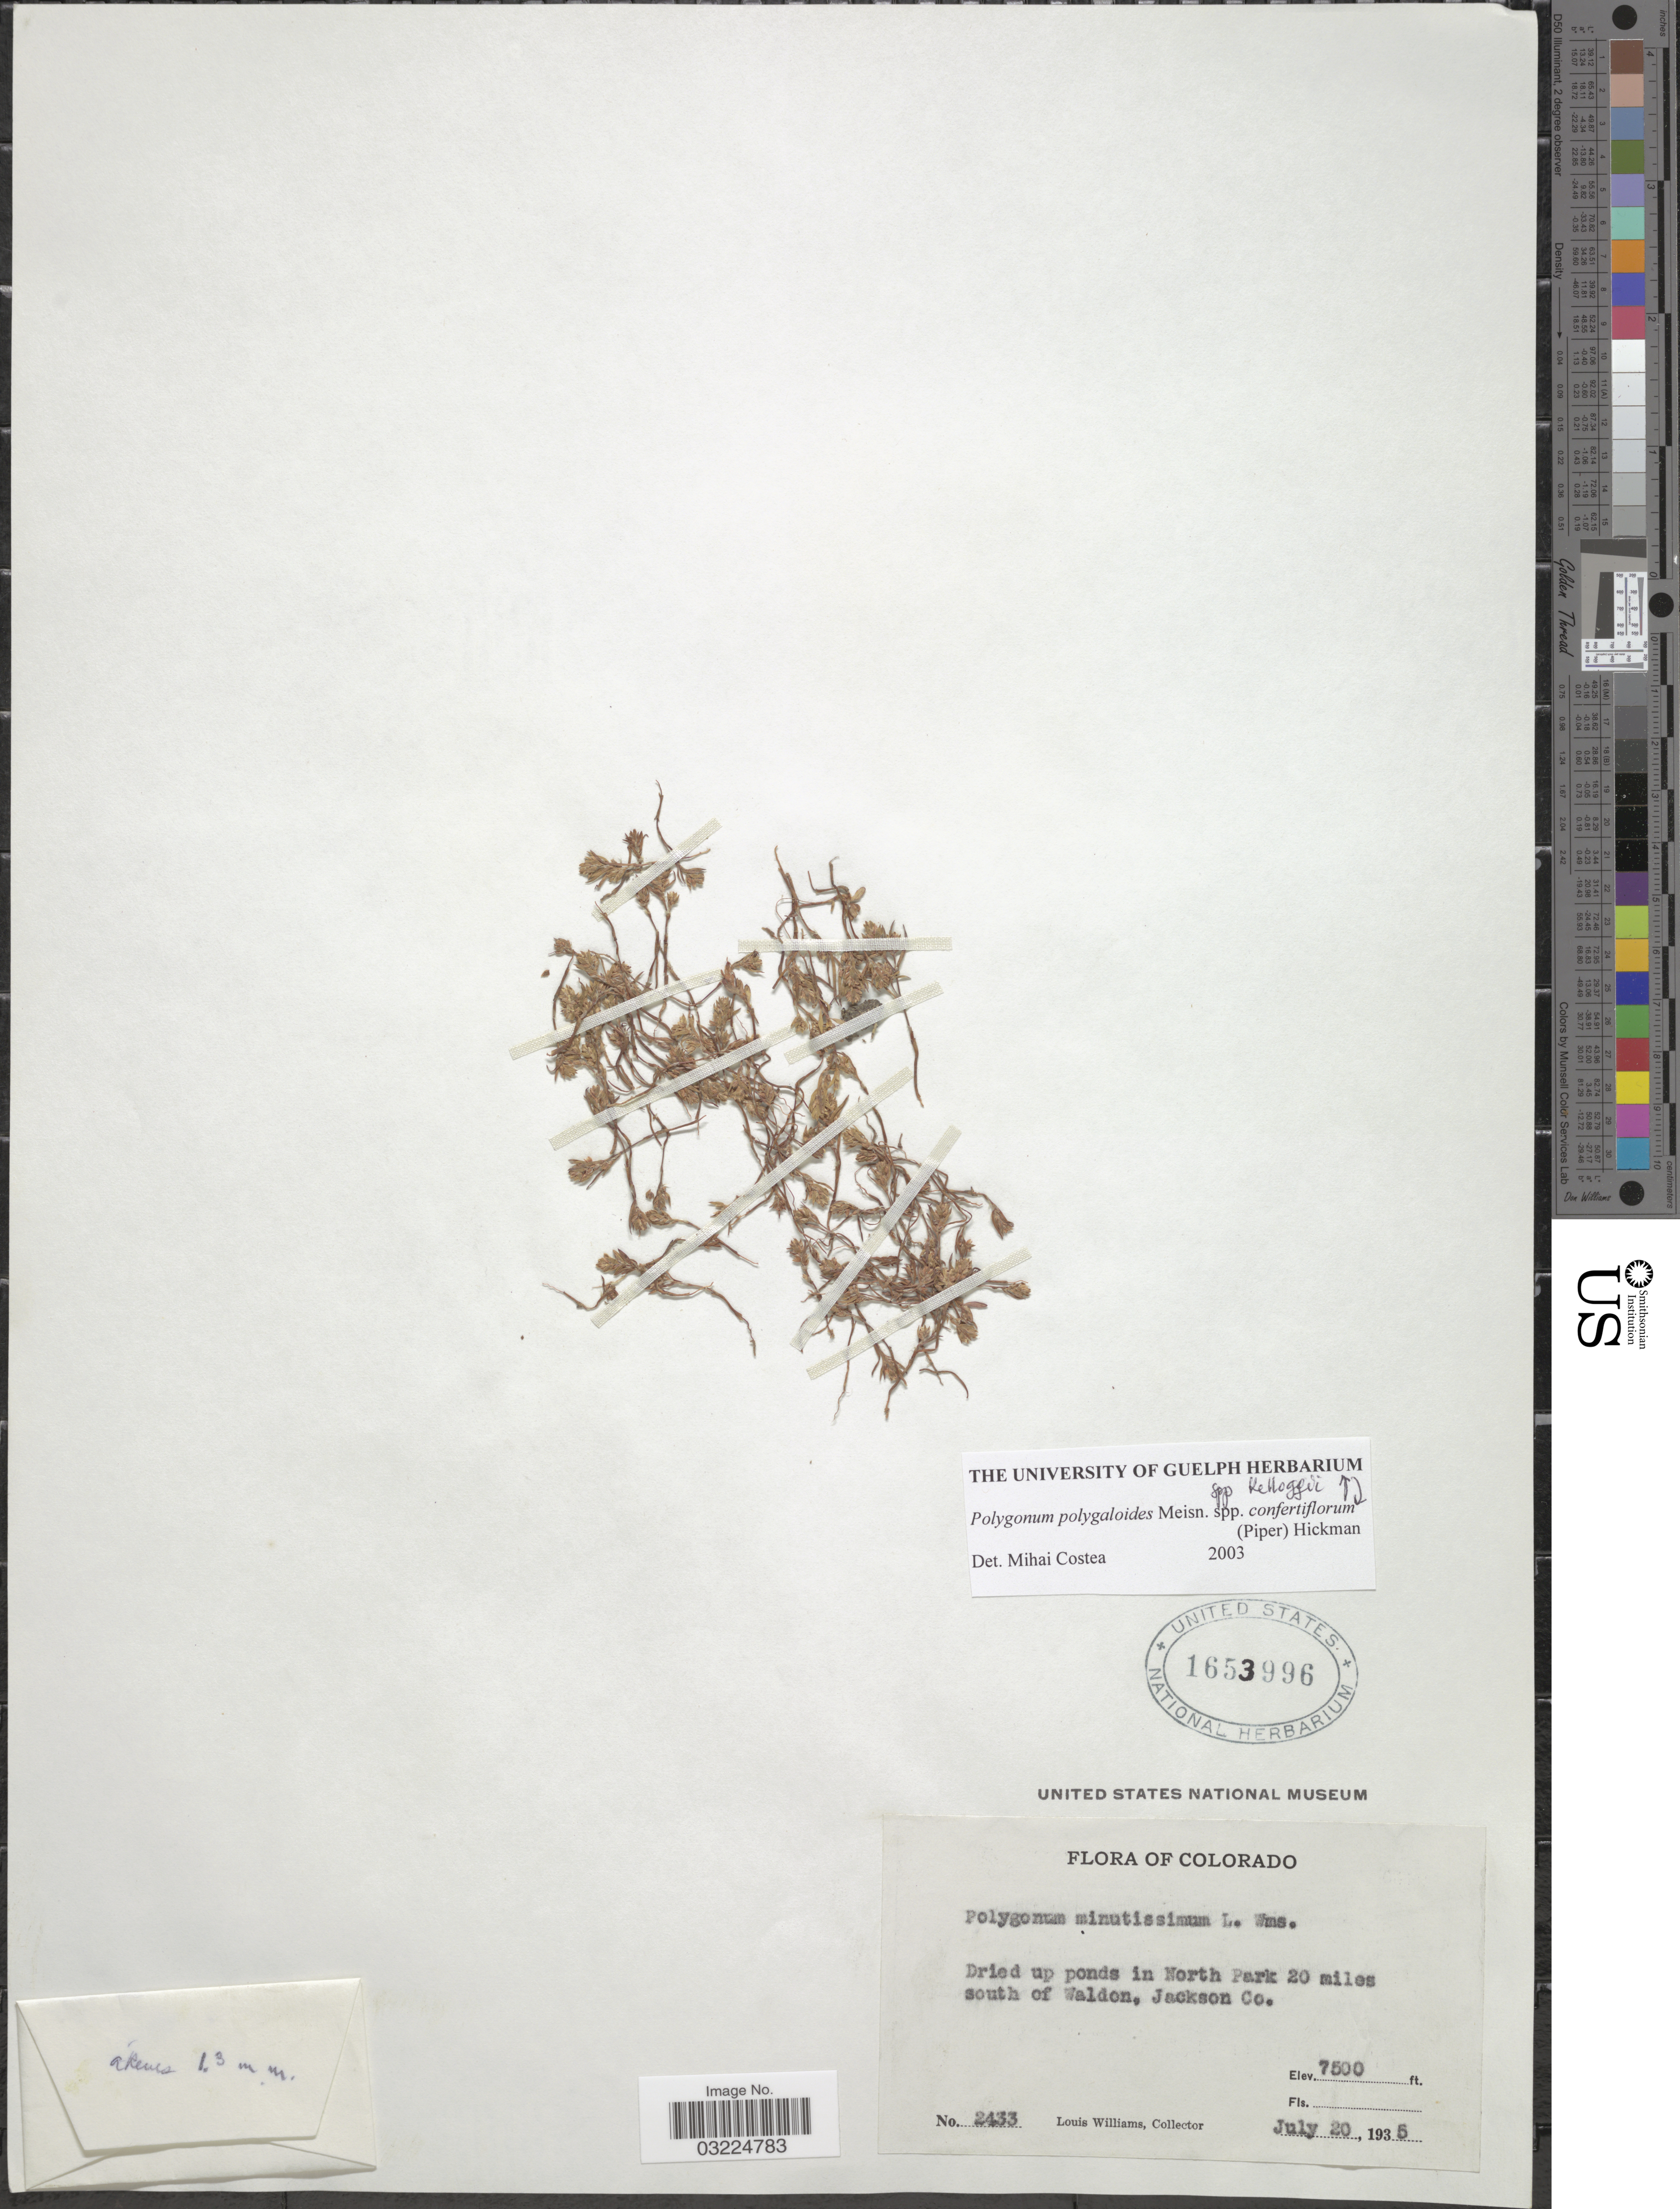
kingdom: Plantae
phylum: Tracheophyta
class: Magnoliopsida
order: Caryophyllales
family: Polygonaceae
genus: Polygonum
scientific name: Polygonum polygaloides subsp. confertiflorum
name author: (Nutt. ex Piper) Hickman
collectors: L. O. Williams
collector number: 2433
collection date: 1935-07-20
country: United States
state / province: Colorado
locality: Dried up ponds in North Park 20 miles south of Waldon, Jackson Co.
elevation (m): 2286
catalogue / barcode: US 1653996